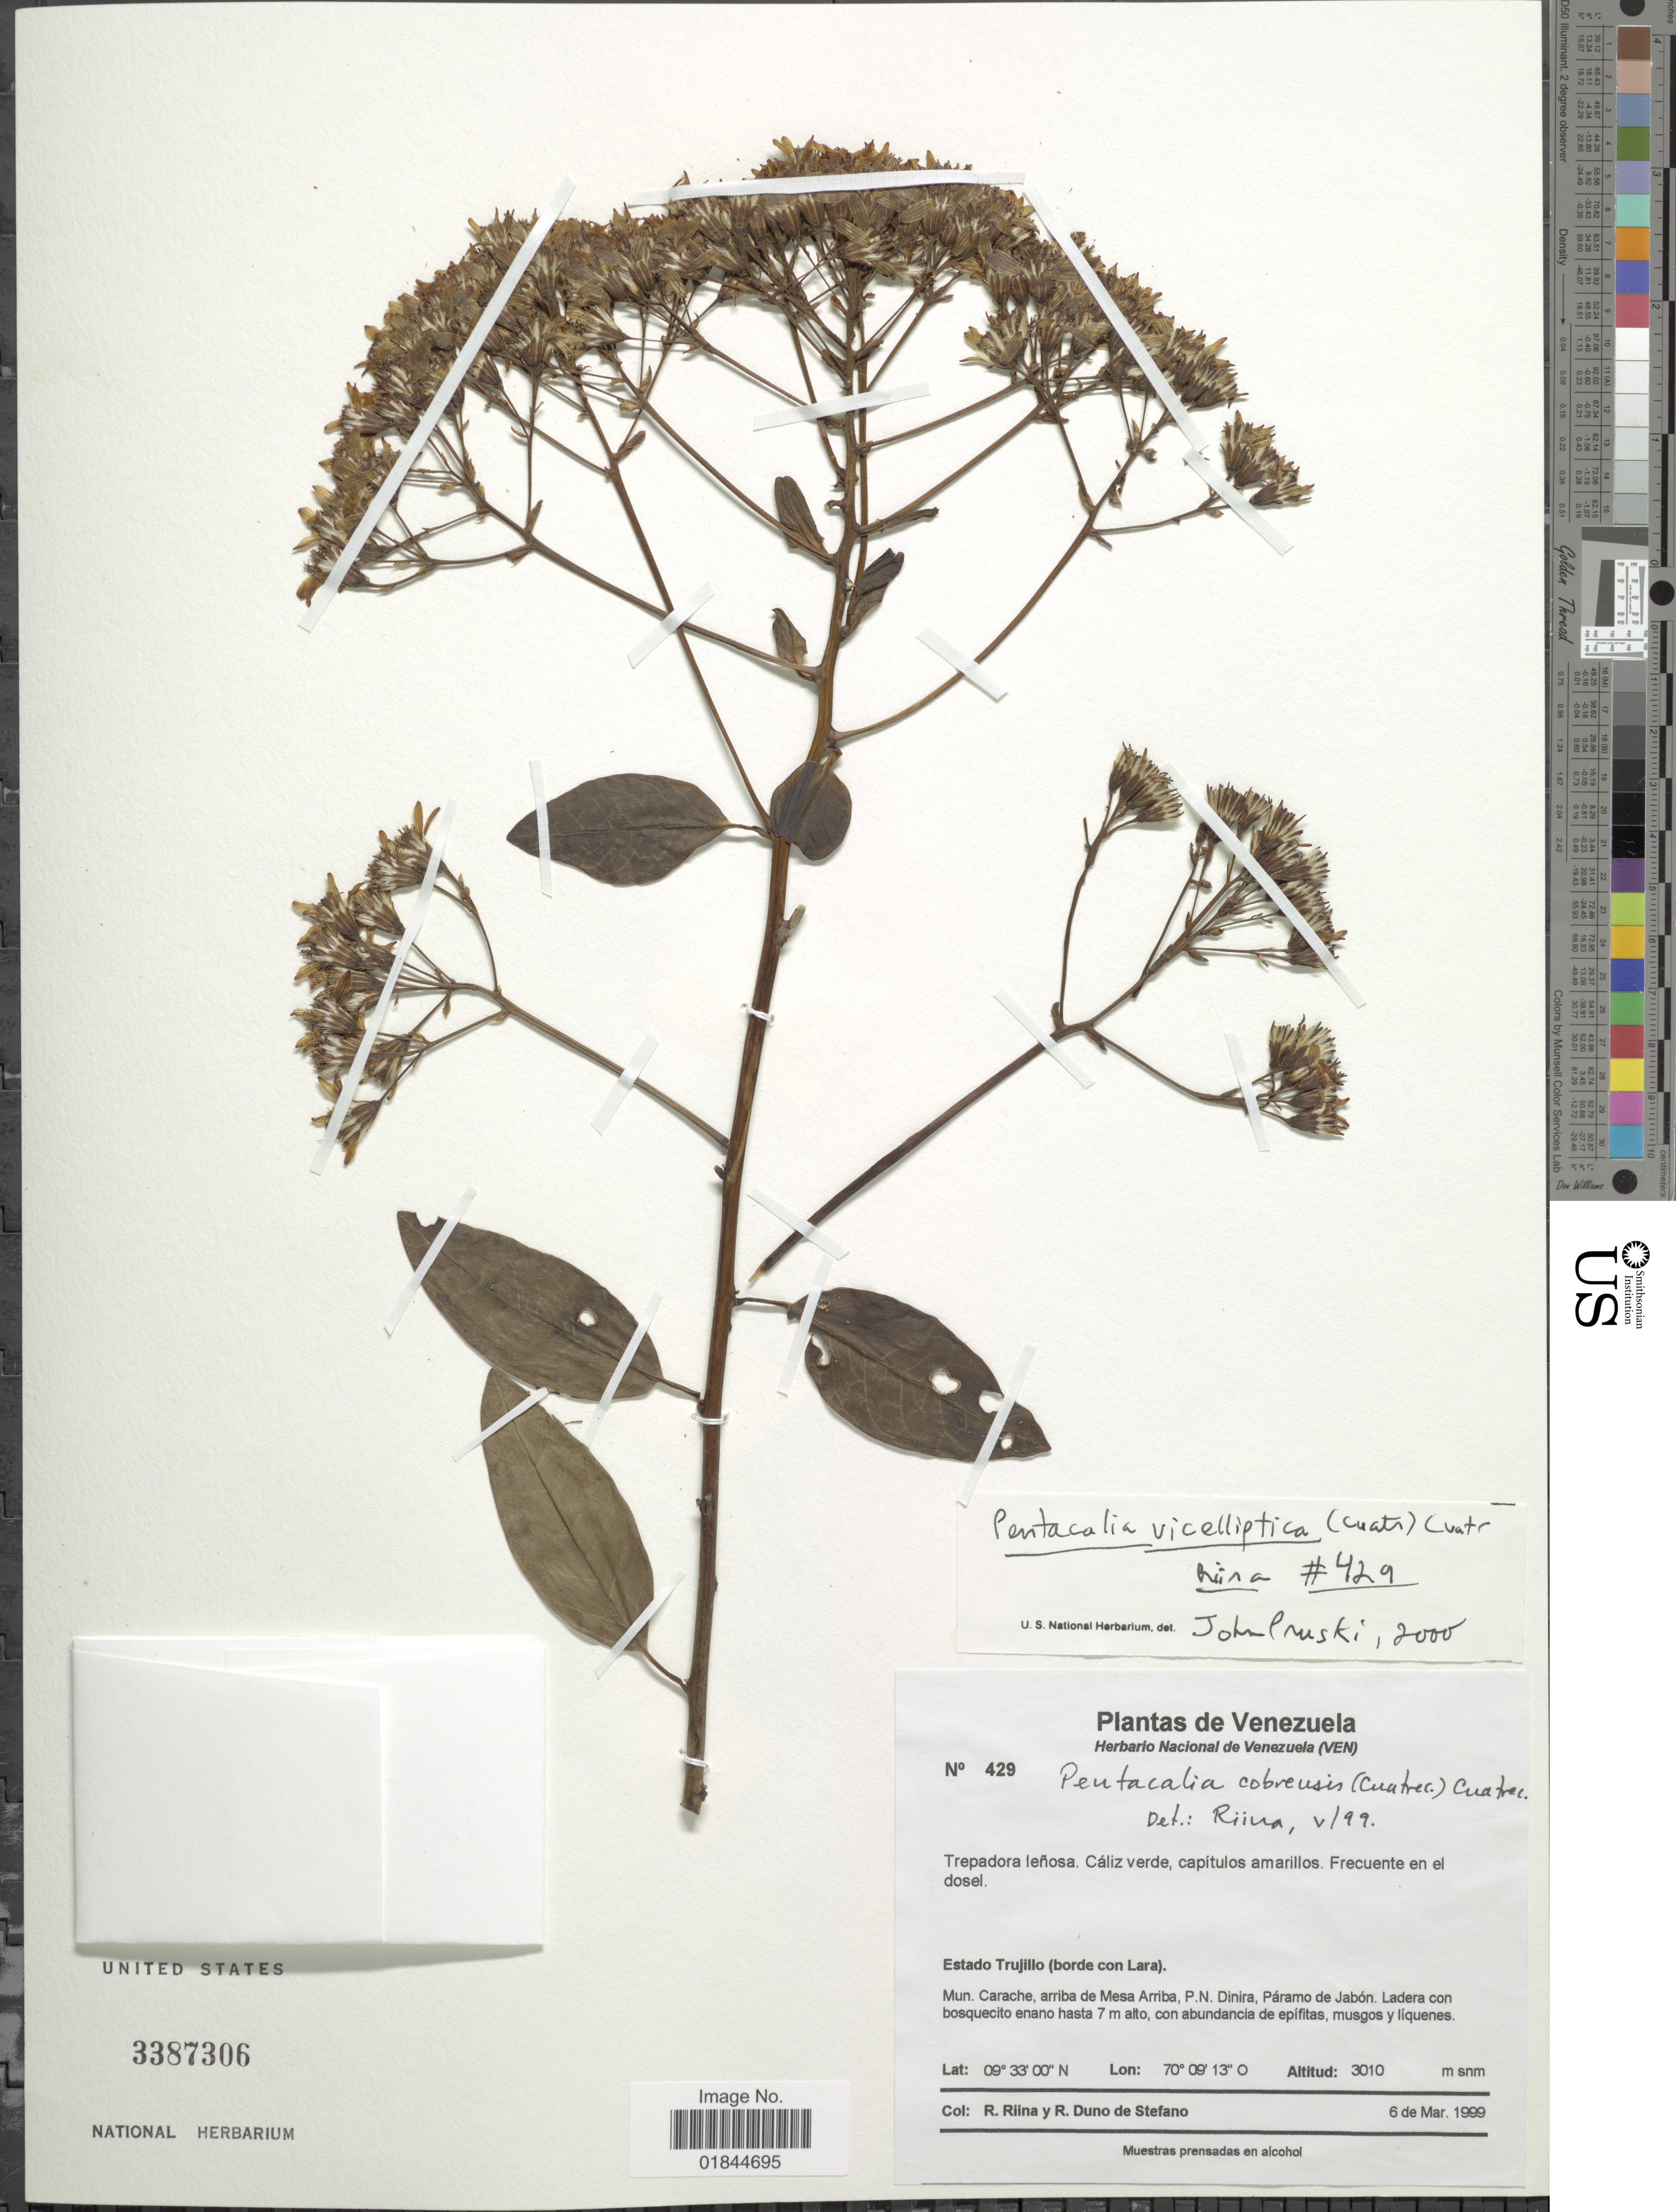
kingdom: Plantae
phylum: Tracheophyta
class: Magnoliopsida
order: Asterales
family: Asteraceae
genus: Pentacalia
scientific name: Pentacalia vicelliptica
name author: (Cuatrec.) Cuatrec.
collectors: R. Riina & R. Duno de Stefano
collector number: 429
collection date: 1999-03-06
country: Venezuela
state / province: Trujillo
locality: Mun. Carache, arriba de Mesa Arriba, P. N. Paramo de Jabon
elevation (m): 3010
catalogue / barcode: US 3387306